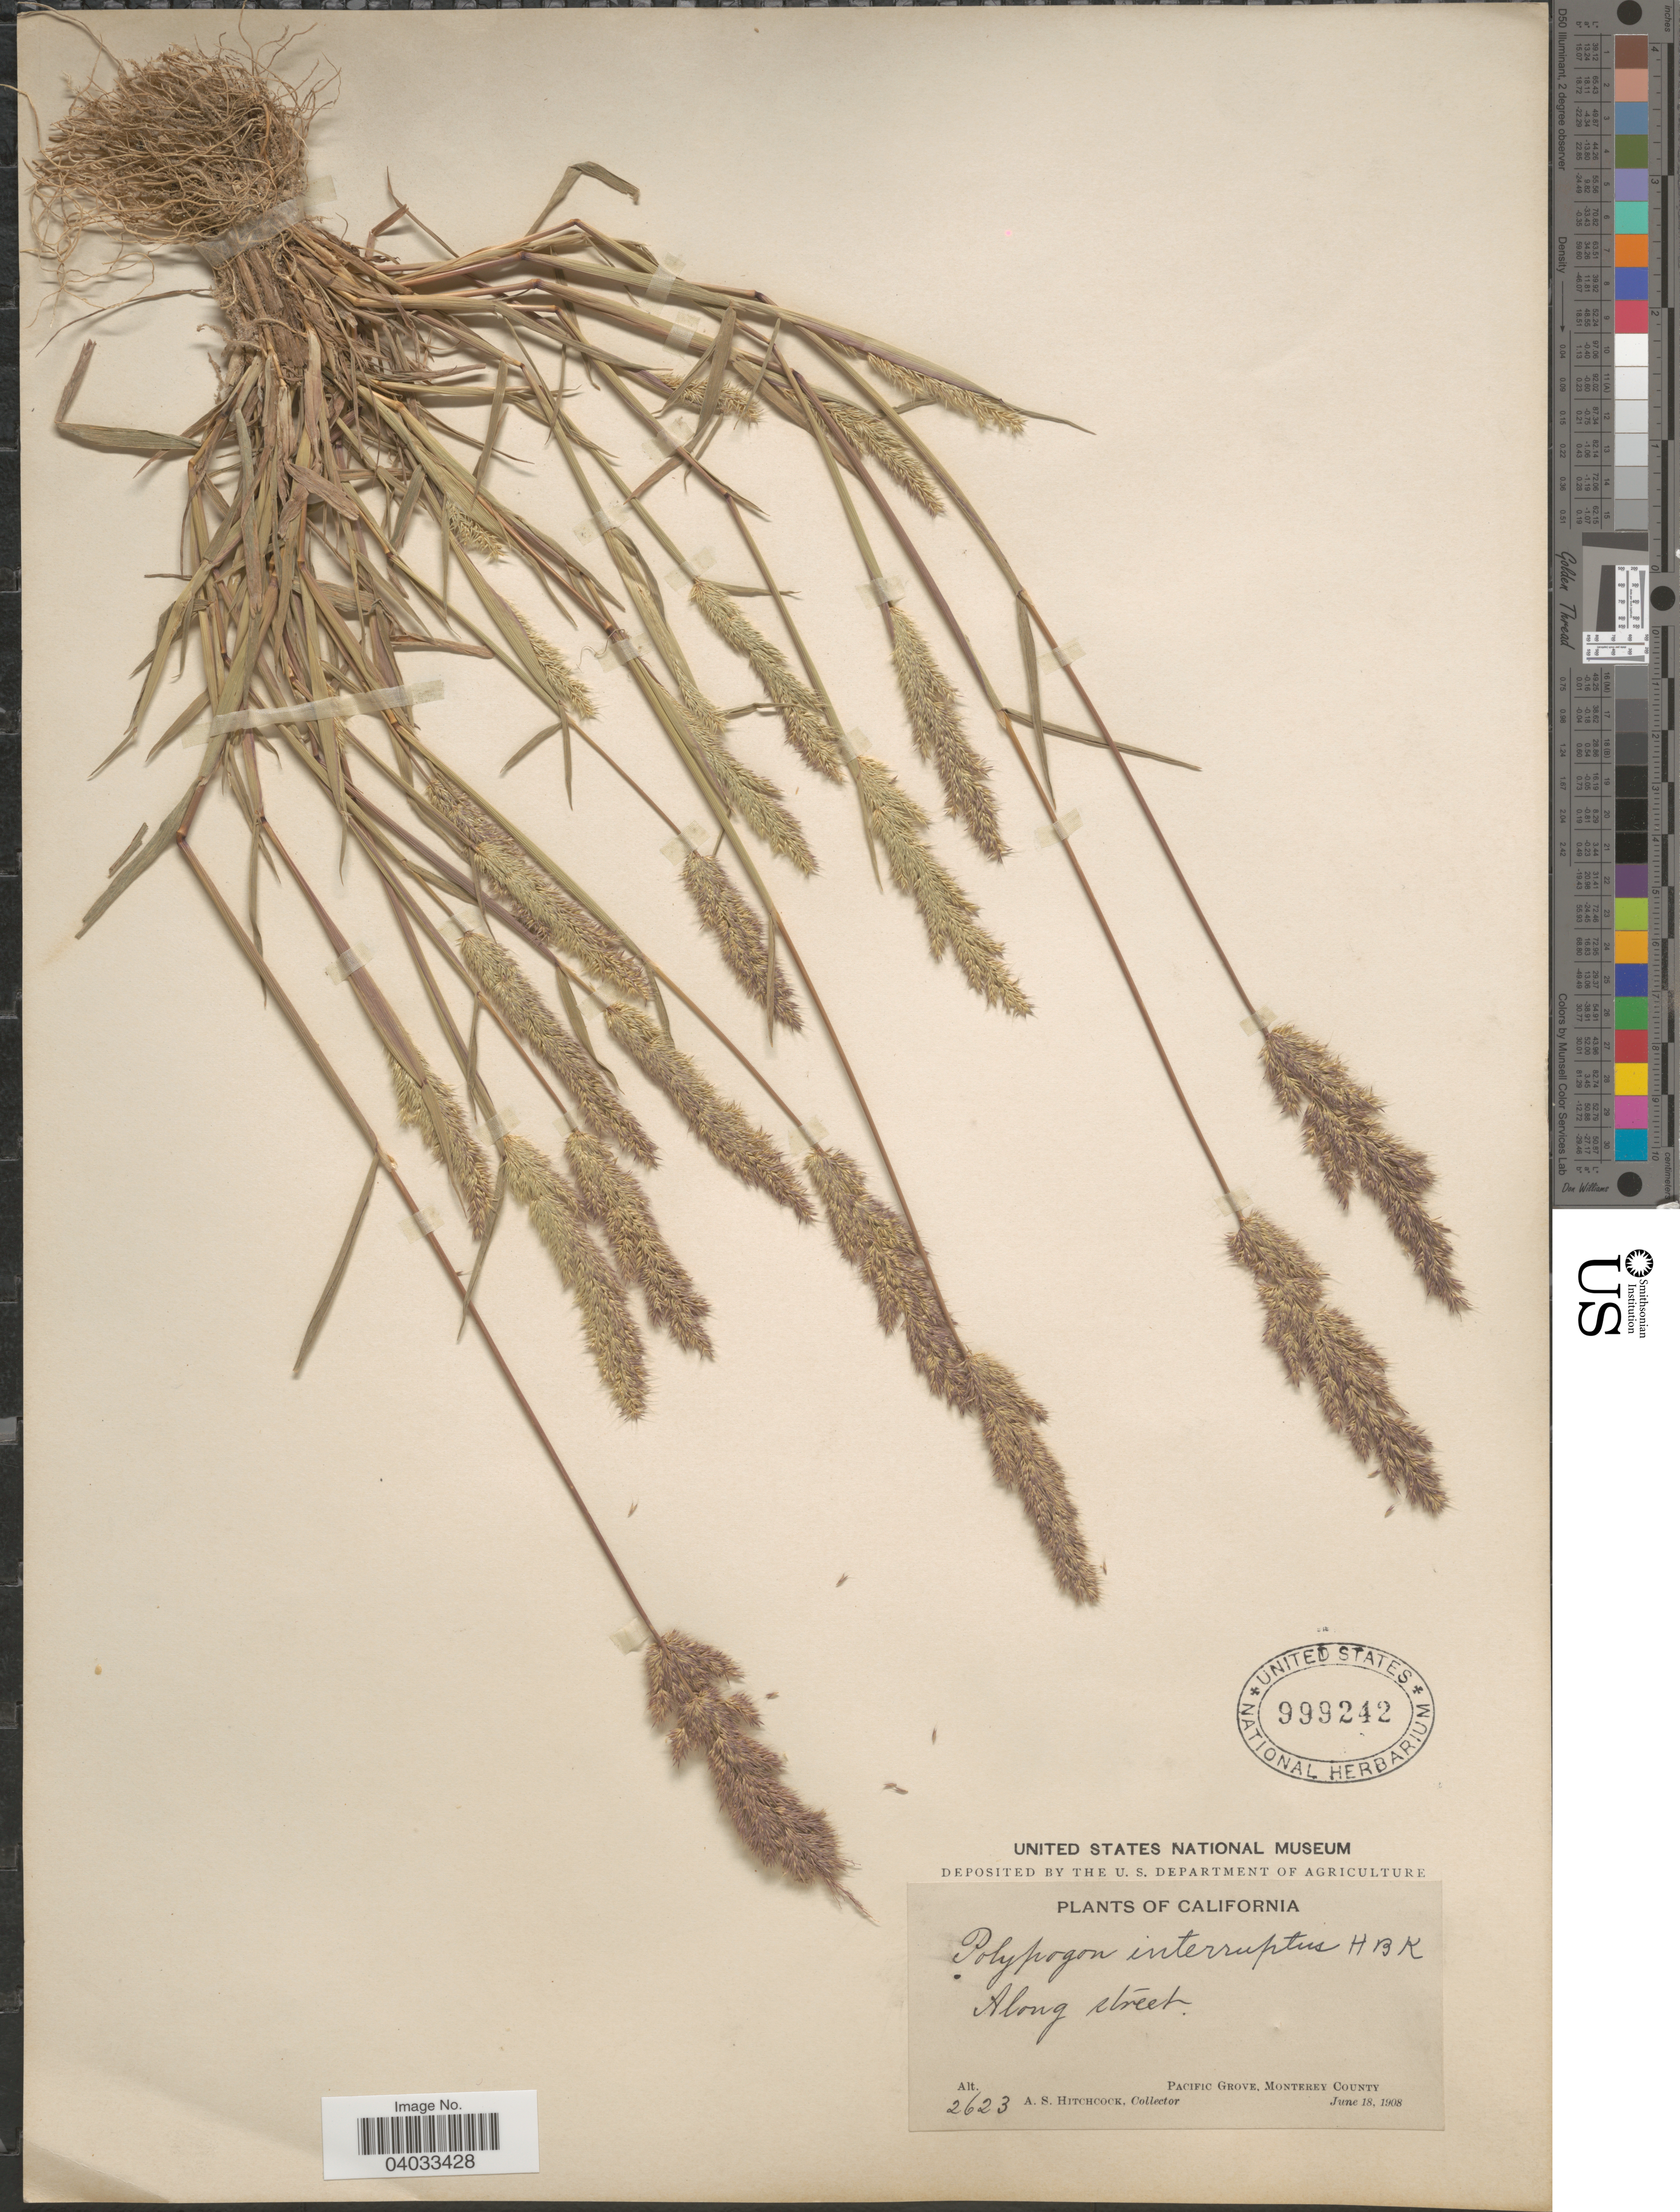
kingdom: Plantae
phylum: Tracheophyta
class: Liliopsida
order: Poales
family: Poaceae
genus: Polypogon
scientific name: Polypogon interruptus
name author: Kunth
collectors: A. S. Hitchcock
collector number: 2623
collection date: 1908-06-18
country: United States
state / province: California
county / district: Monterey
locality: Pacific Grove. Monterey County.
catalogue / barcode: US 999242